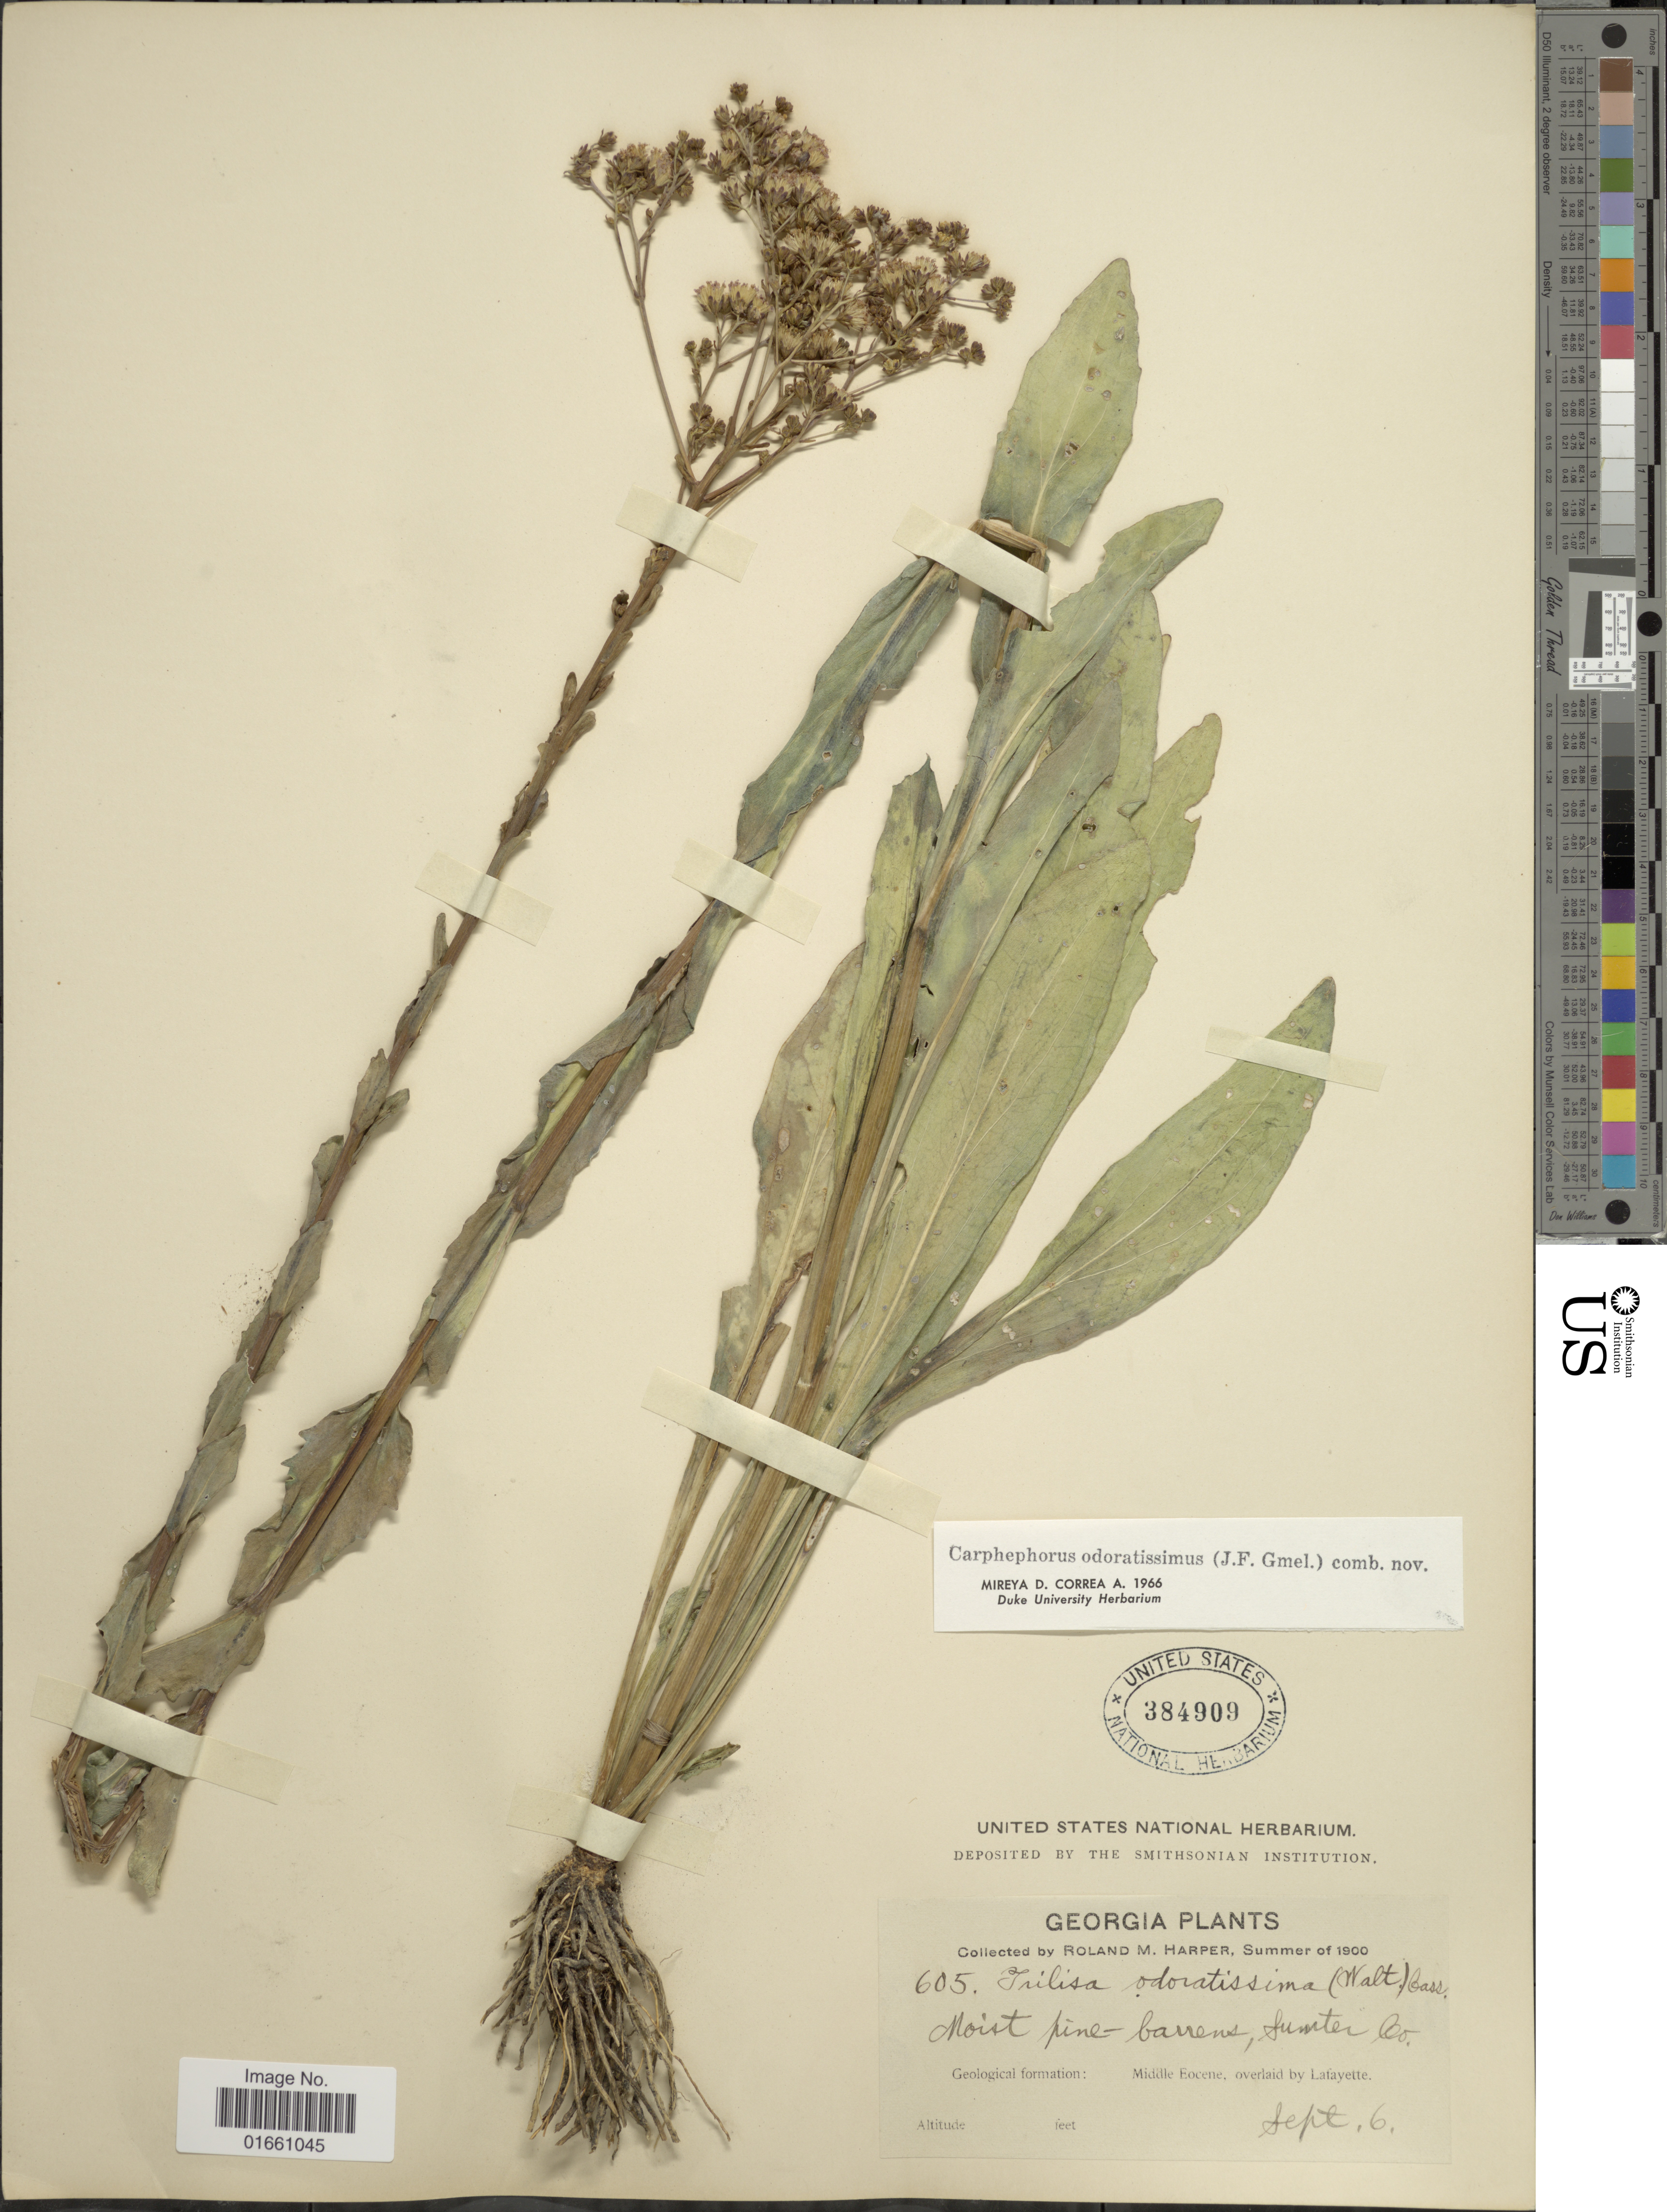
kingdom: Plantae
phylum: Tracheophyta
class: Magnoliopsida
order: Asterales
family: Asteraceae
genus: Trilisa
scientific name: Trilisa odoratissima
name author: (J.F. Gmel.) Cass.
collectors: R. M. Harper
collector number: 605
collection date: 1900-09-06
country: United States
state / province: Georgia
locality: Moist pine barrens, Sumter Co. Geological formation: MiddleE Eocene, overlaid by Lafayette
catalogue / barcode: US 384909